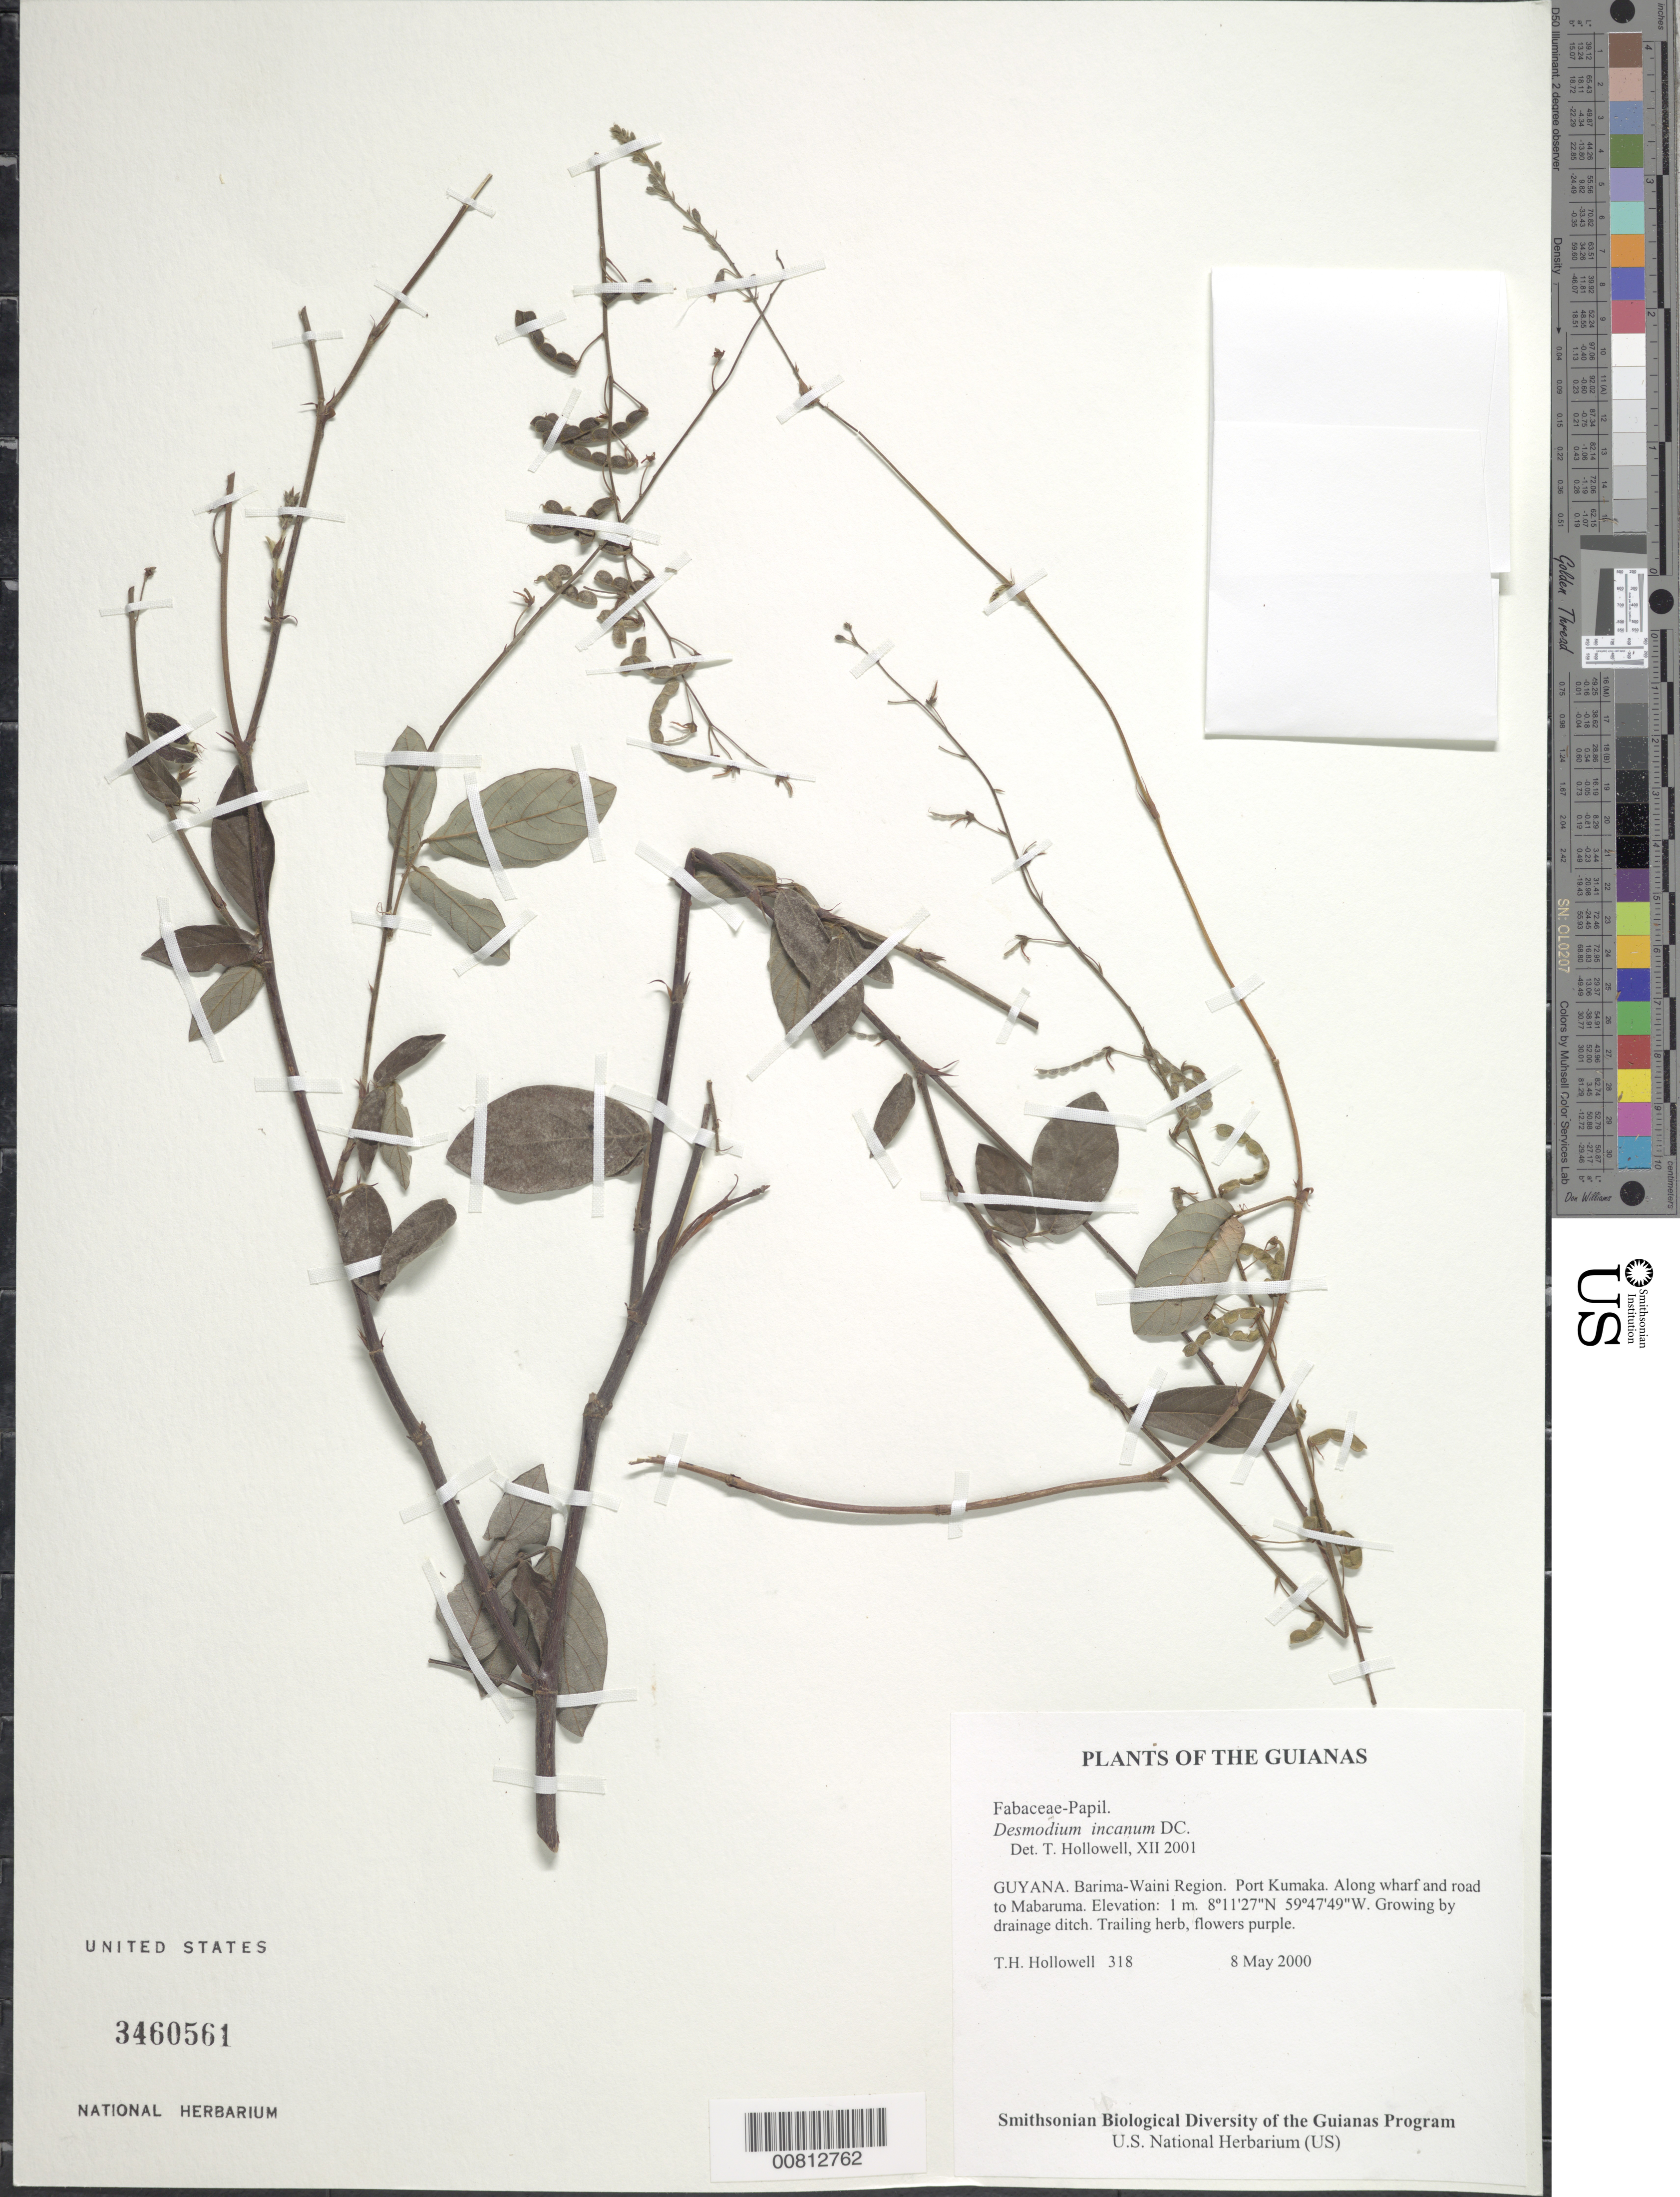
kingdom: Plantae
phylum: Tracheophyta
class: Magnoliopsida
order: Fabales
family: Fabaceae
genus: Desmodium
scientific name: Desmodium incanum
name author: (Sw.) DC.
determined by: Hollowell, T. H., (BOT), Smithsonian Institution - National Museum of Natural History (UNITED STATES)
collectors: T. Hollowell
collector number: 318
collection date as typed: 8 May 2000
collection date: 2000-05-08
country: Guyana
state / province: Barima-Waini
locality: Port Kumaka. Along wharf and road to Mabaruma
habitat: Growing by drainage ditch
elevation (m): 3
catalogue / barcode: US 3460561